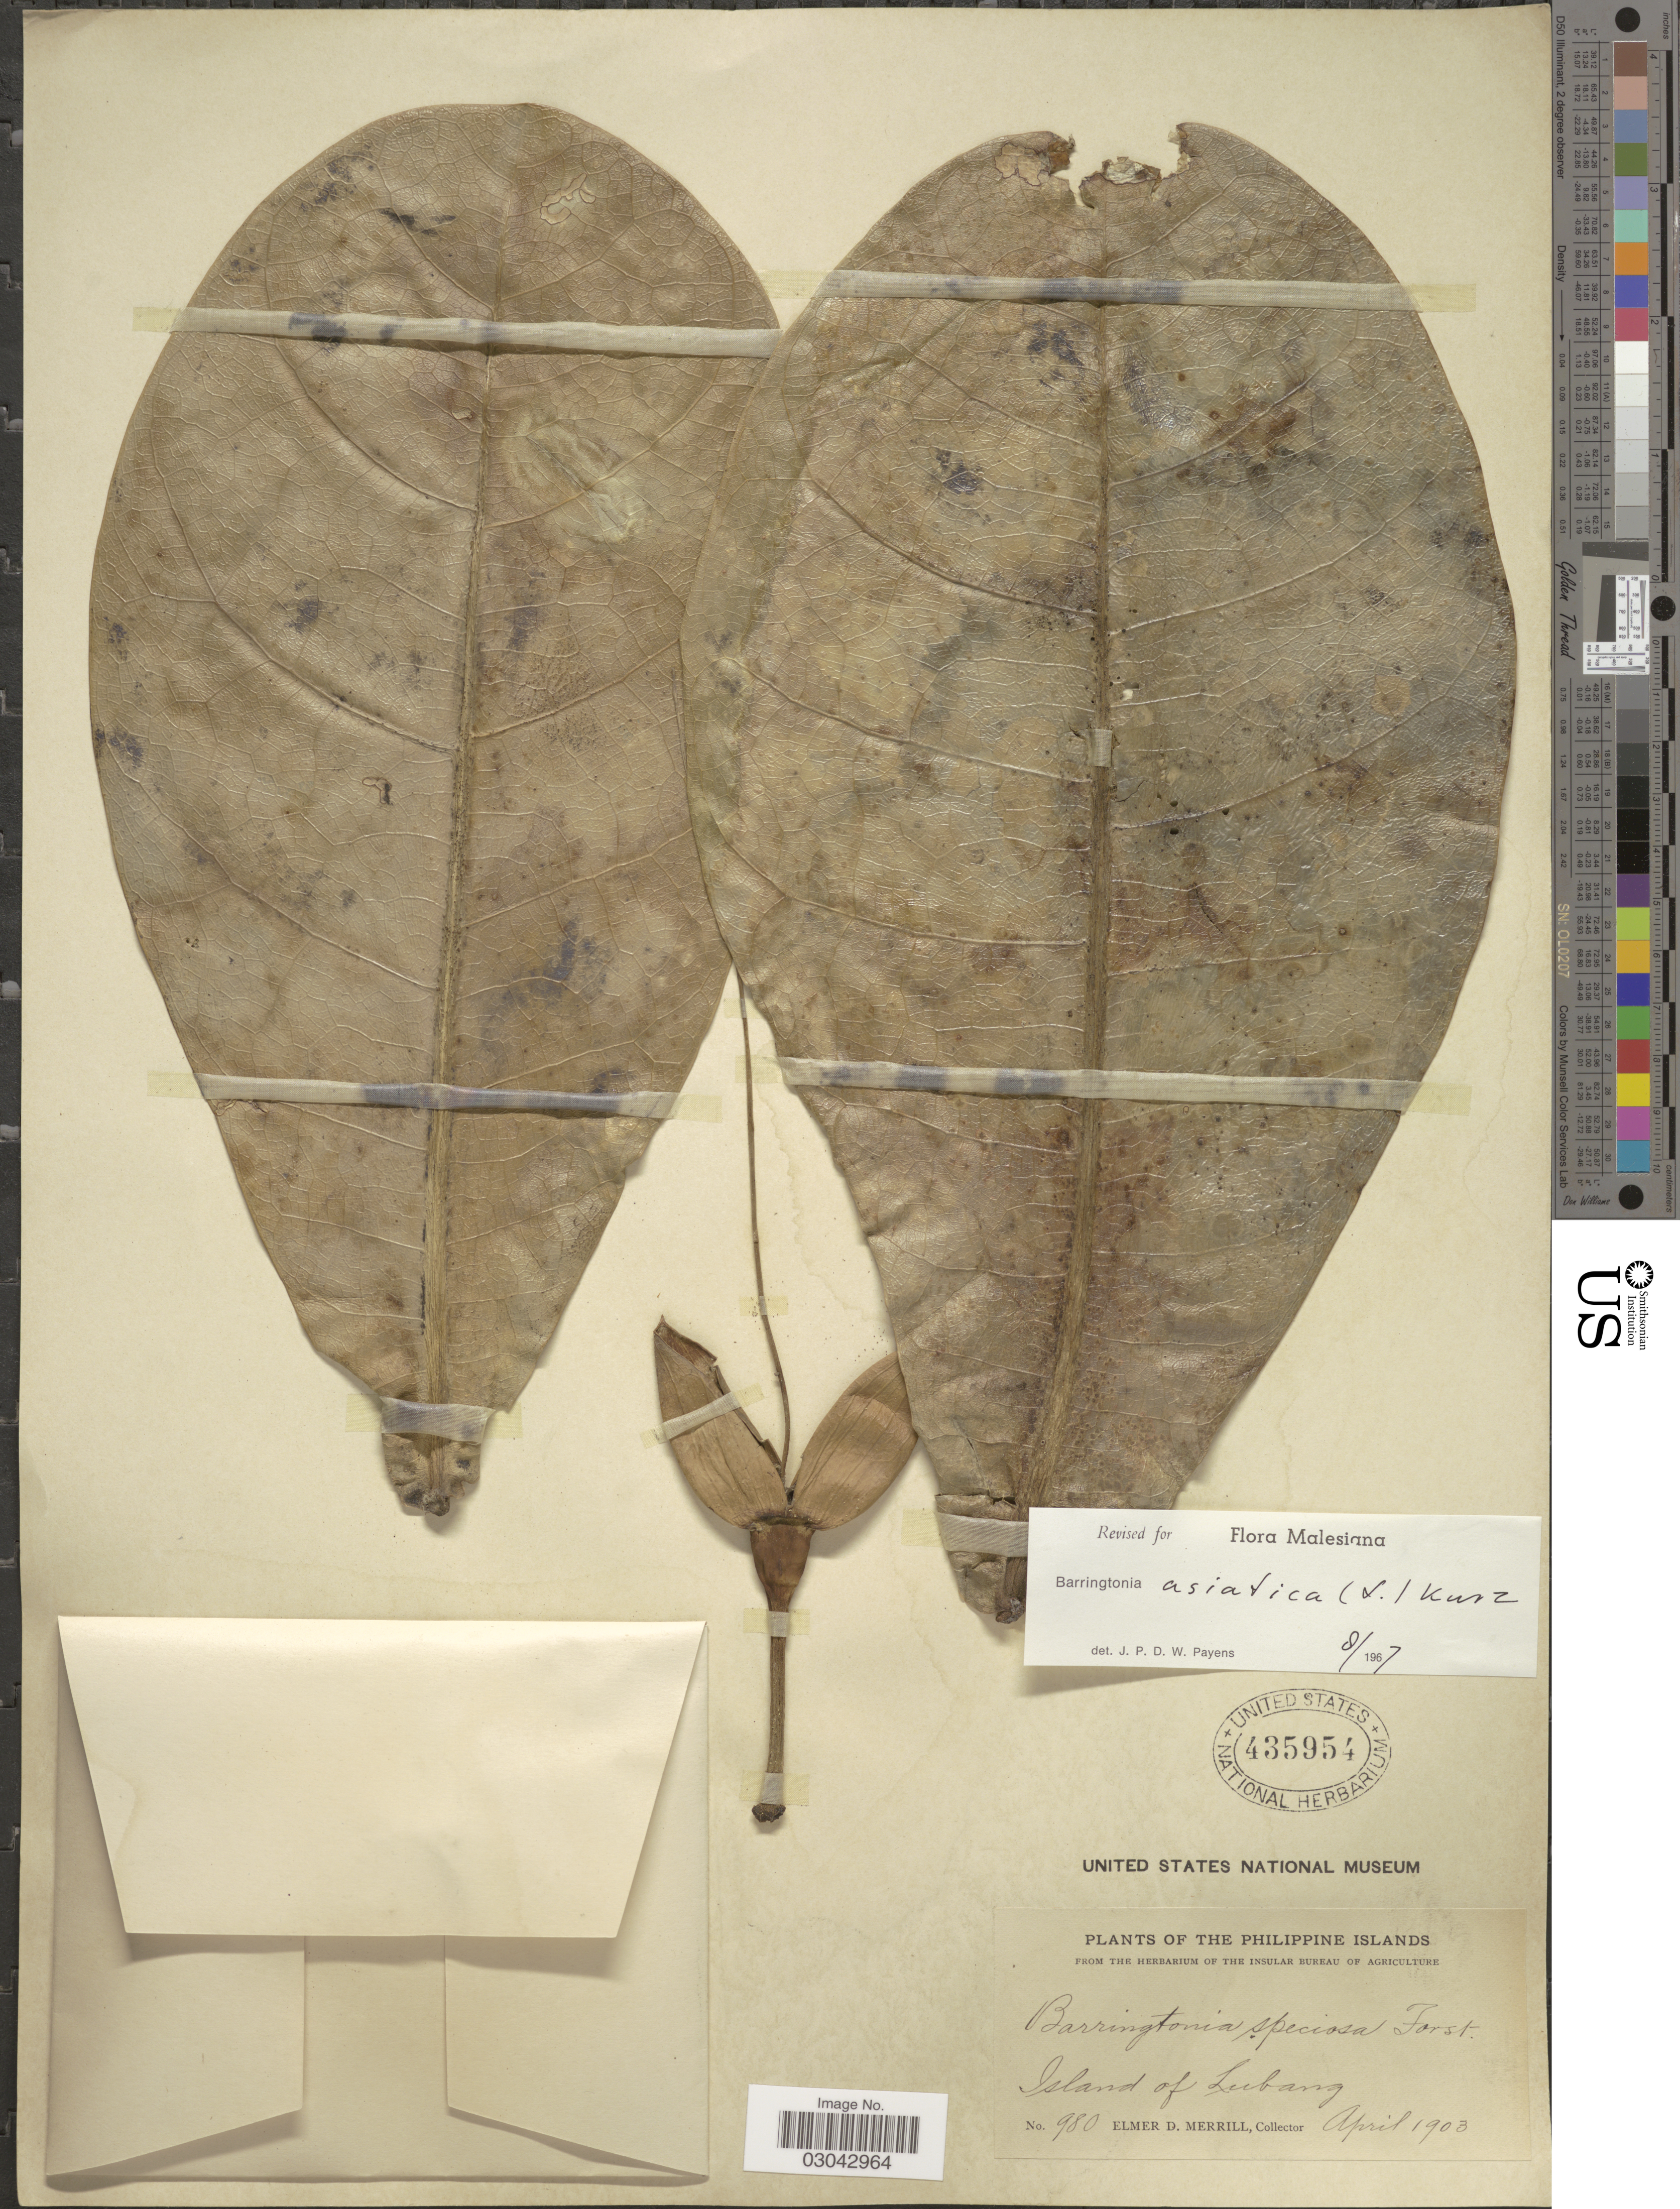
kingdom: Plantae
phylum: Tracheophyta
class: Magnoliopsida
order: Ericales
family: Lecythidaceae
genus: Barringtonia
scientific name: Barringtonia asiatica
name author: (L.) Kurz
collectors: E. D. Merrill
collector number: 980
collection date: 1903-04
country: Philippines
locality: Island of Lubang.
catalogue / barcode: US 435954